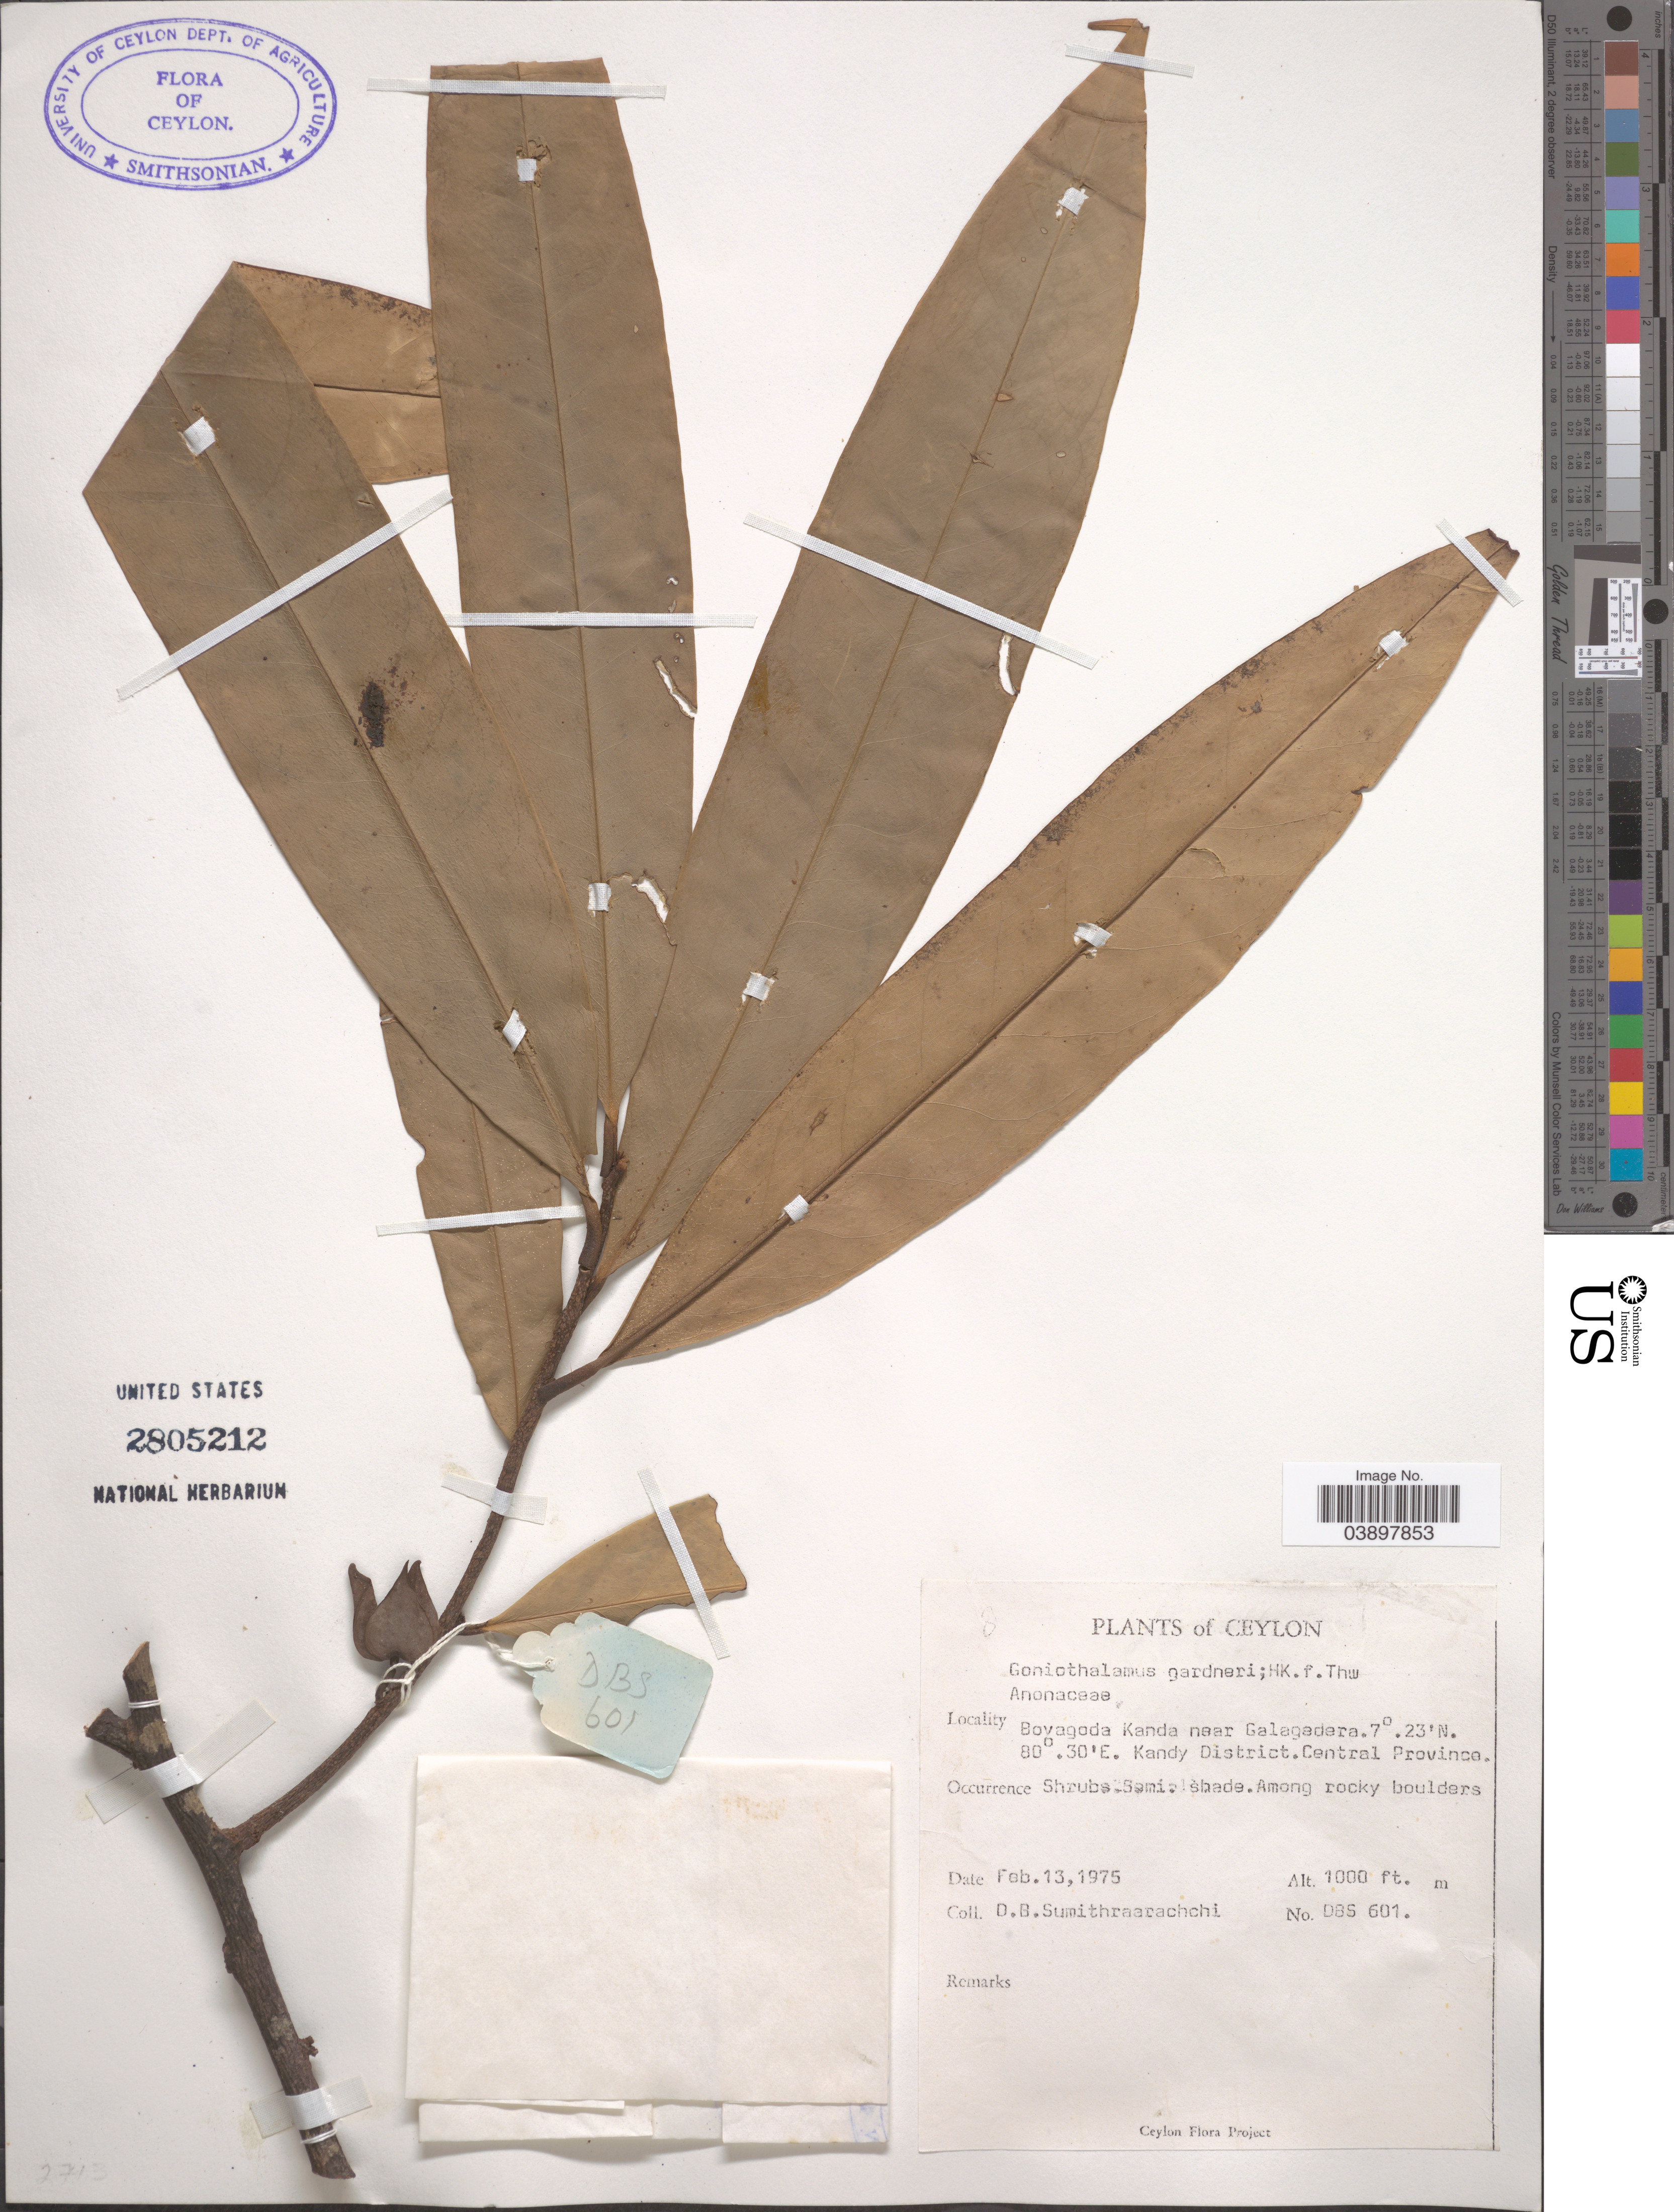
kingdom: Plantae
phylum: Tracheophyta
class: Magnoliopsida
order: Magnoliales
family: Annonaceae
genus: Goniothalamus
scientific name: Goniothalamus gardneri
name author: Hook. f. & Thomson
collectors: D. B. Sumithraarachchi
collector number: DBS 601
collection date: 1975-02-13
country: Sri Lanka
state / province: Central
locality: Ceylon. Boyagoda Kanda near Galagadera. Kandy District.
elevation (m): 305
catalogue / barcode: US 2805212